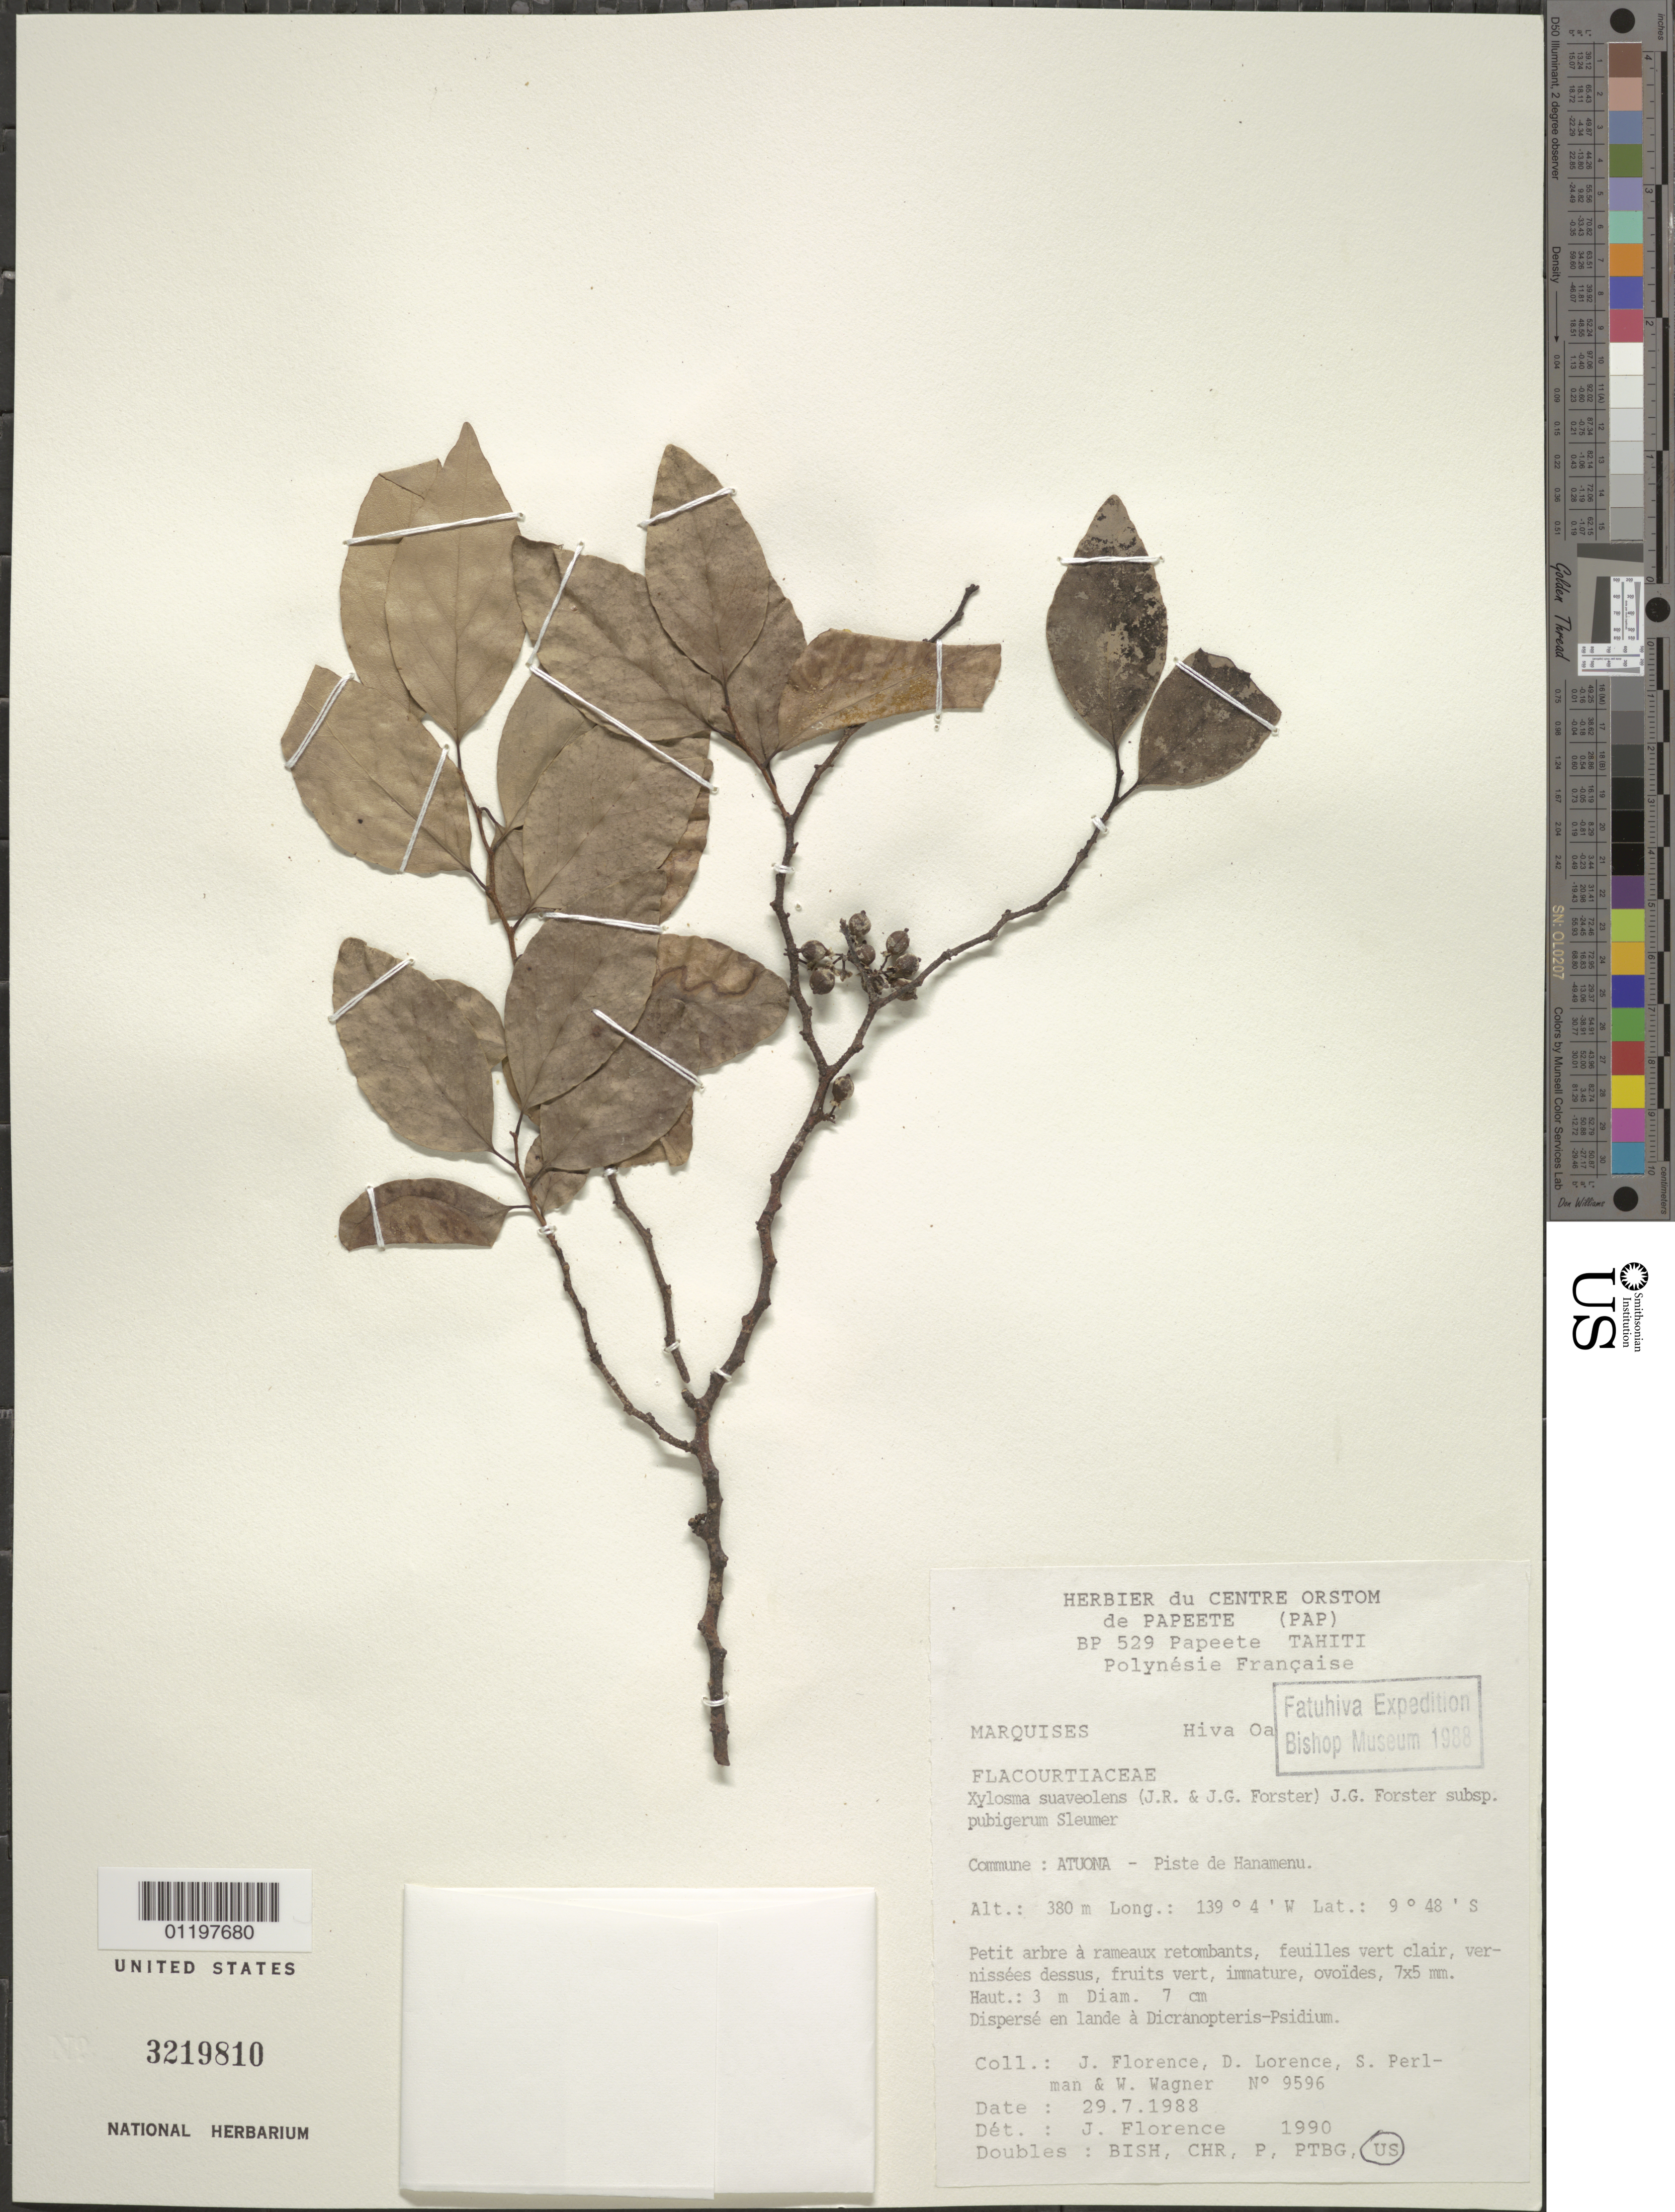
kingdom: Plantae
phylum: Tracheophyta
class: Magnoliopsida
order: Malpighiales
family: Salicaceae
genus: Xylosma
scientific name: Xylosma suaveolens subsp. pubigera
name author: Sleumer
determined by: Florence, J.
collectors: J. Florence, D. Lorence, S. P. Perlman & W. L. Wagner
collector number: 9596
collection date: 1988-07-29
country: French Polynesia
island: Hiva Oa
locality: Atuona, piste de Hanamenu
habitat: Dispersé en lande à Dicranopteris-Psidium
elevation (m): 380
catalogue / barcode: US 3219810